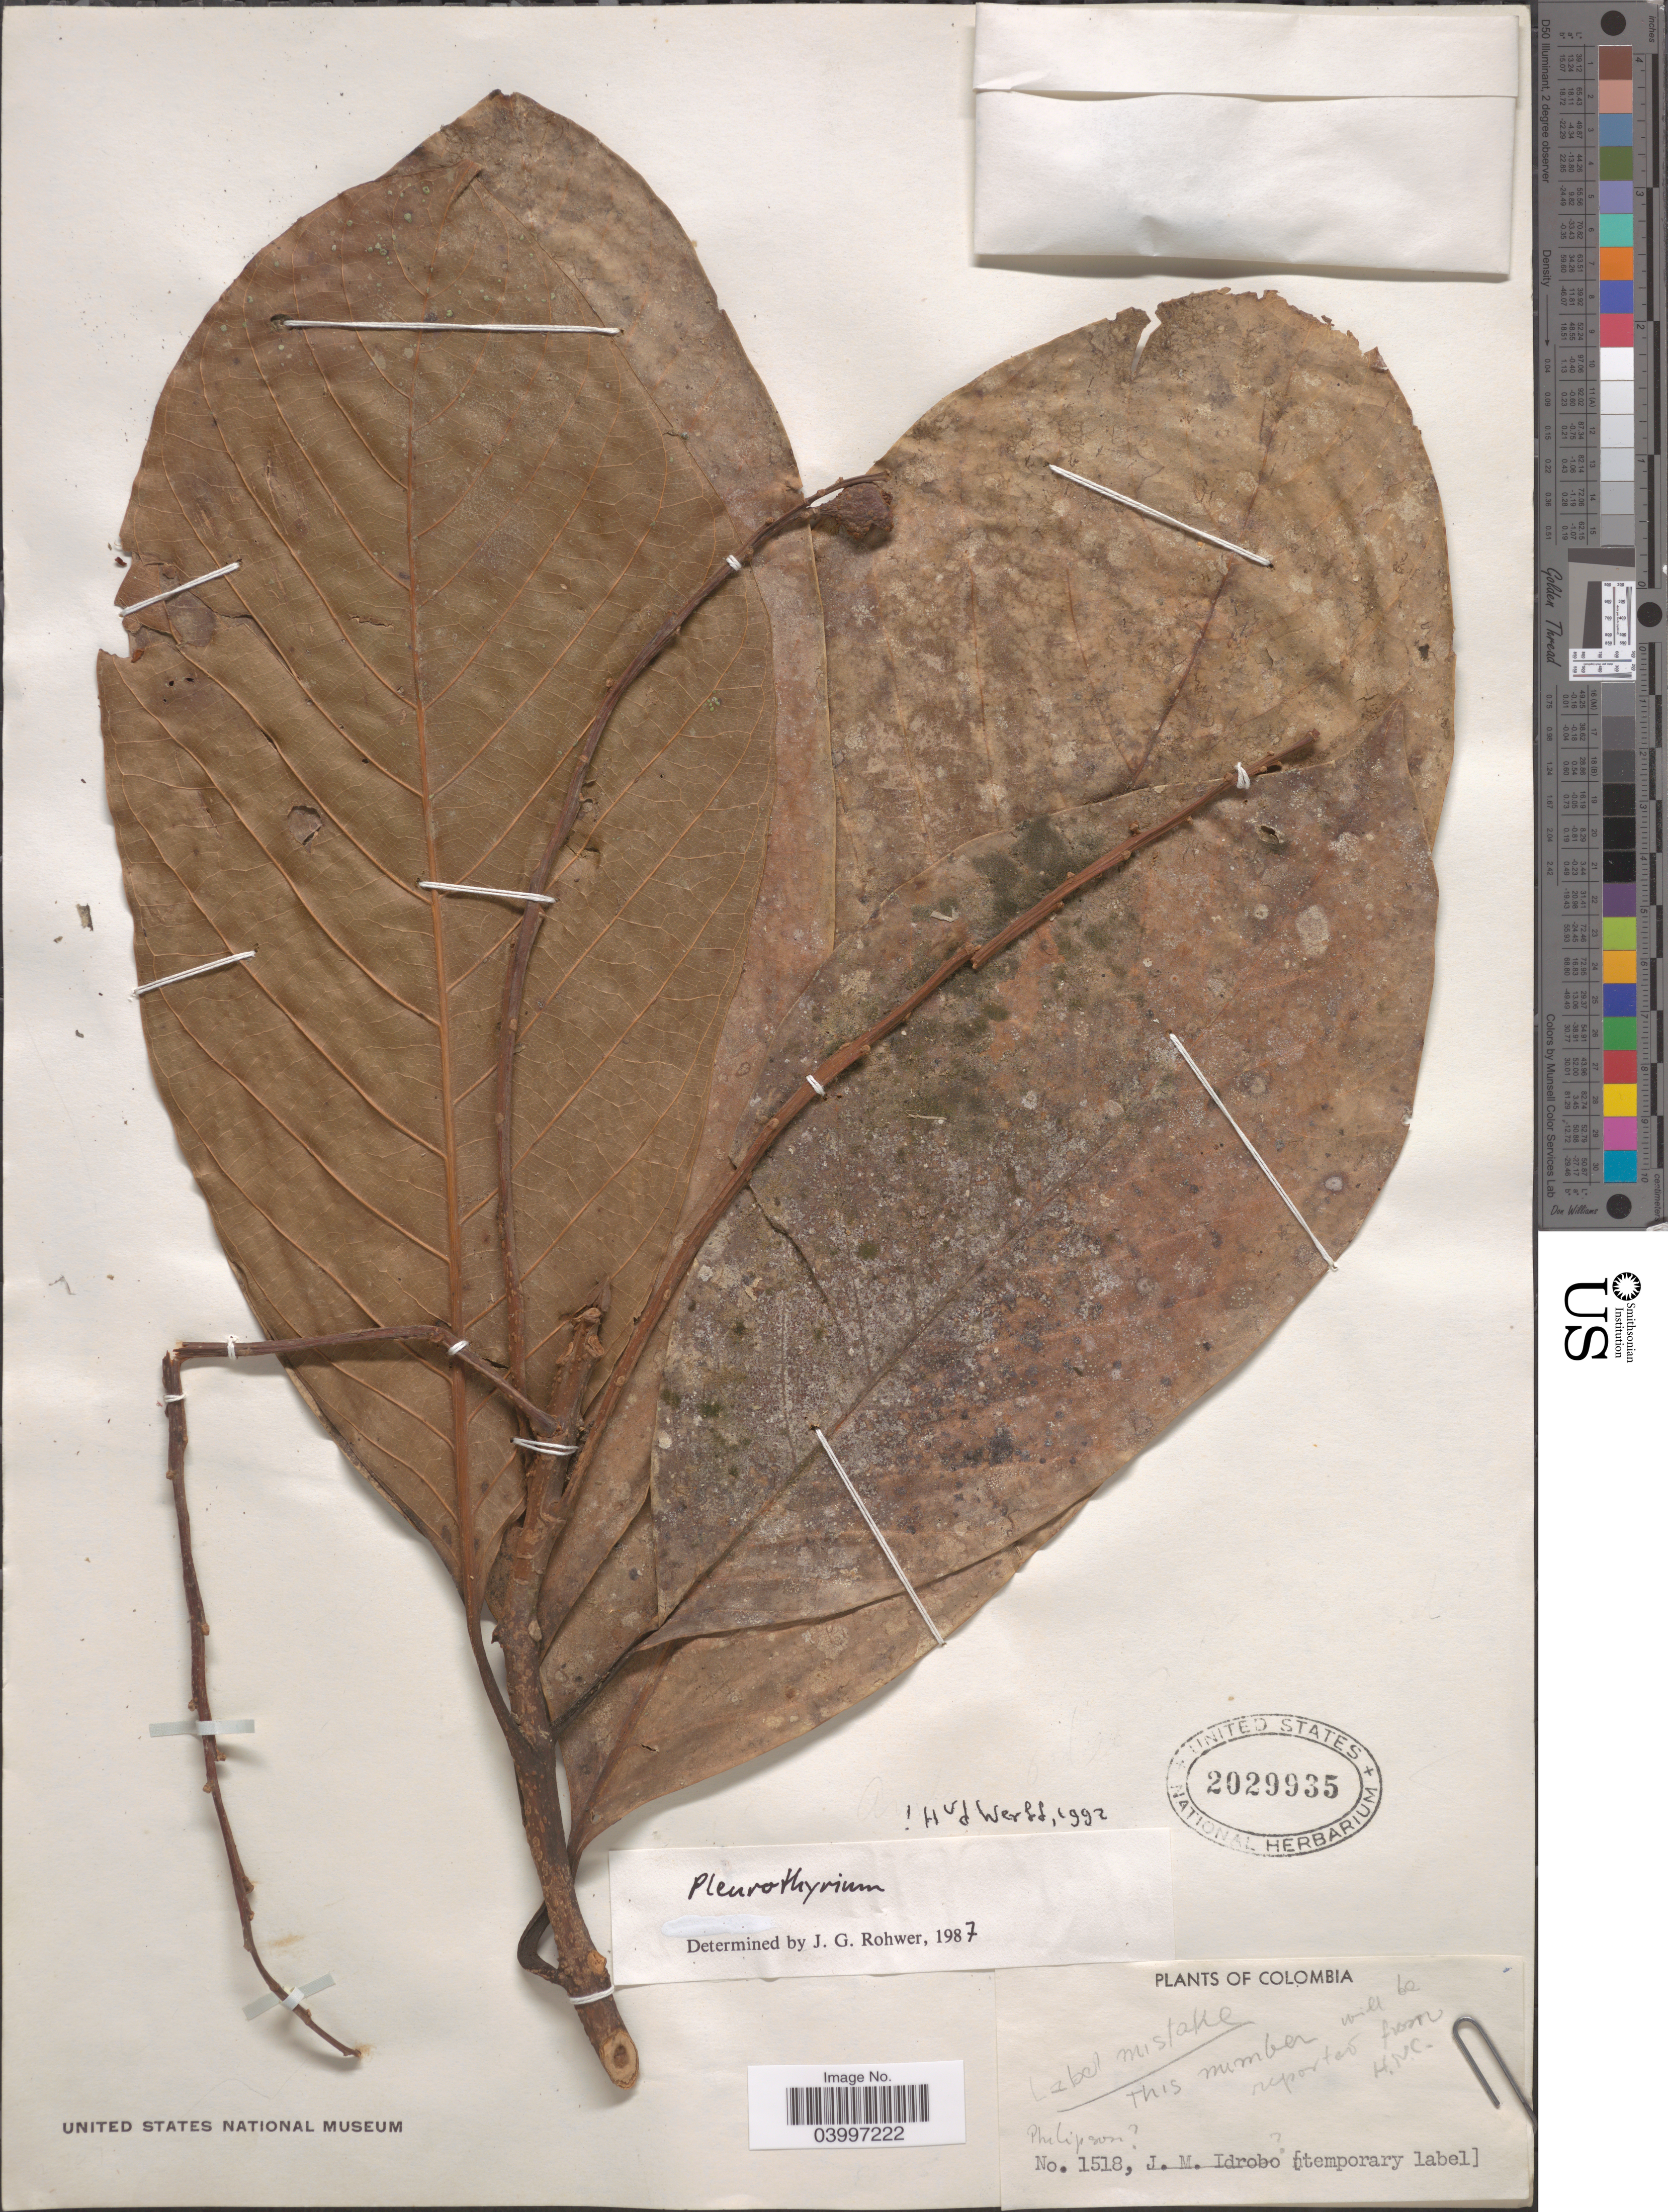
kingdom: Plantae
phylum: Tracheophyta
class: Magnoliopsida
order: Laurales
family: Lauraceae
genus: Pleurothyrium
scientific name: Pleurothyrium sp.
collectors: -. Philipson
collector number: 1518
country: Colombia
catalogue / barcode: US 2029935